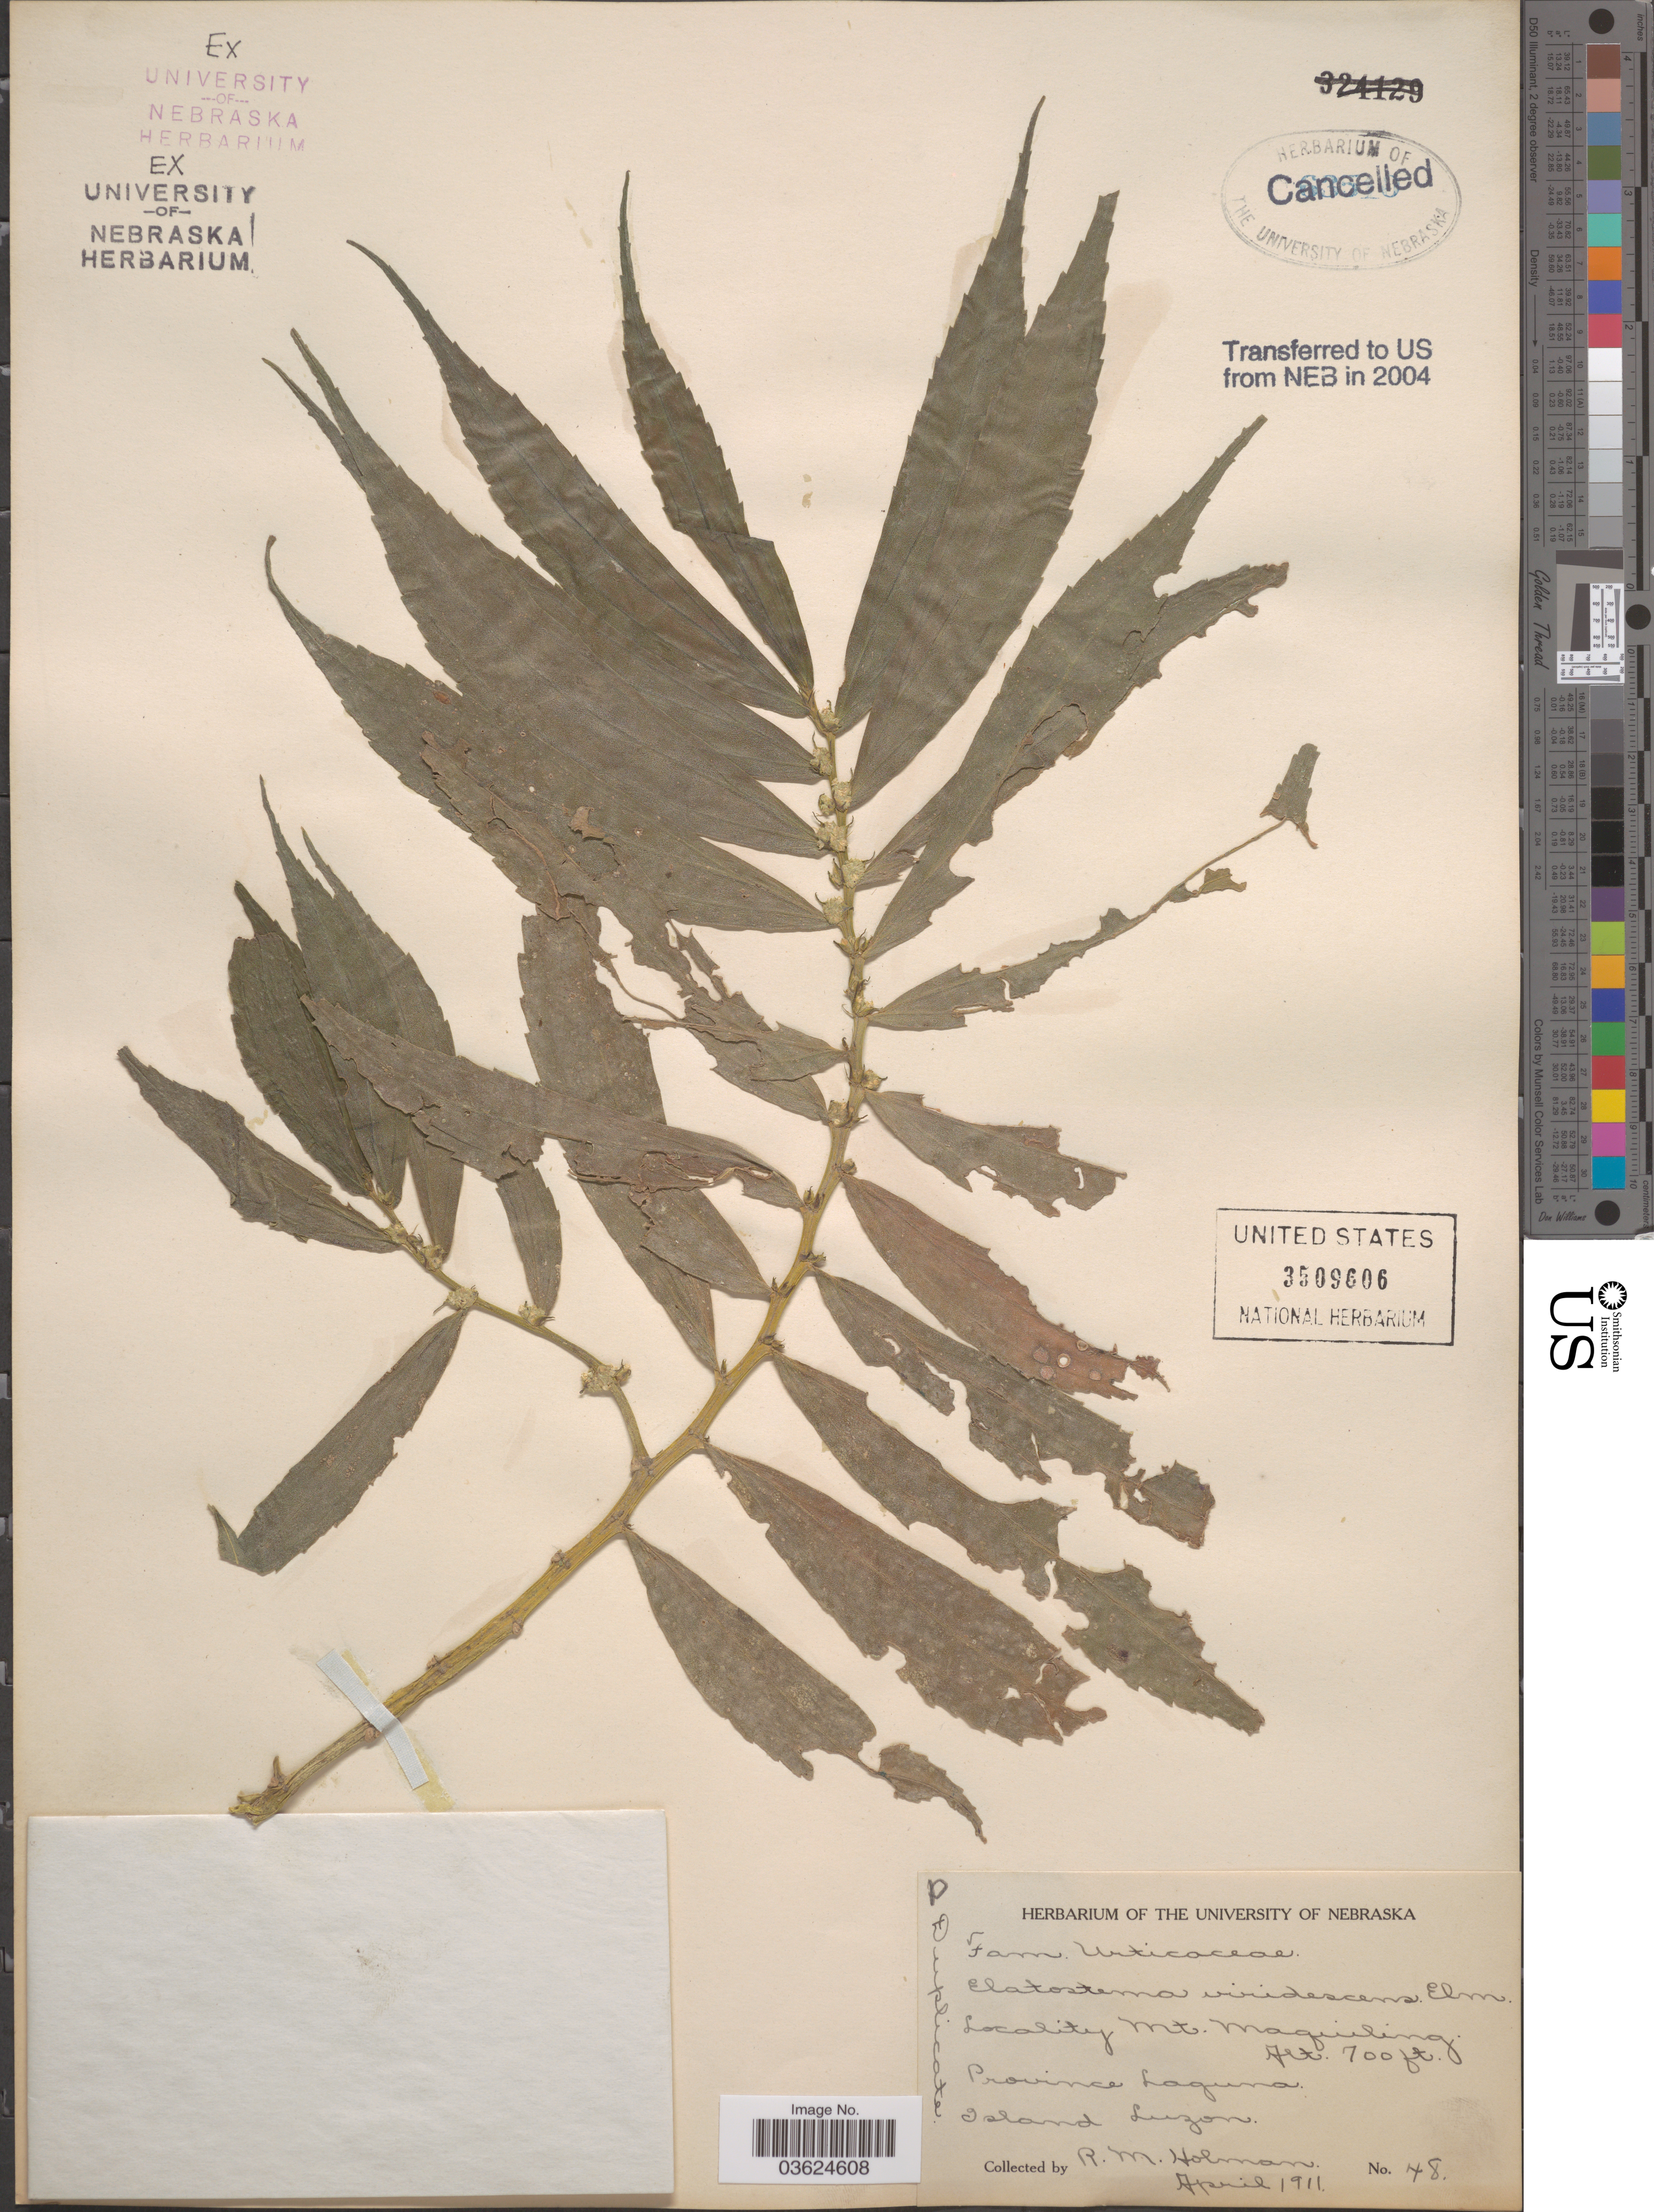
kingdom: Plantae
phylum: Tracheophyta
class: Magnoliopsida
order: Rosales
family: Urticaceae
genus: Elatostema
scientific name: Elatostema viridescens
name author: Elmer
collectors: R. Holman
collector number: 48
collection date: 1911-04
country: Philippines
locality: Mt. Maquiling. Province Laguna. Island Luzon.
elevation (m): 213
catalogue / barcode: US 3509606